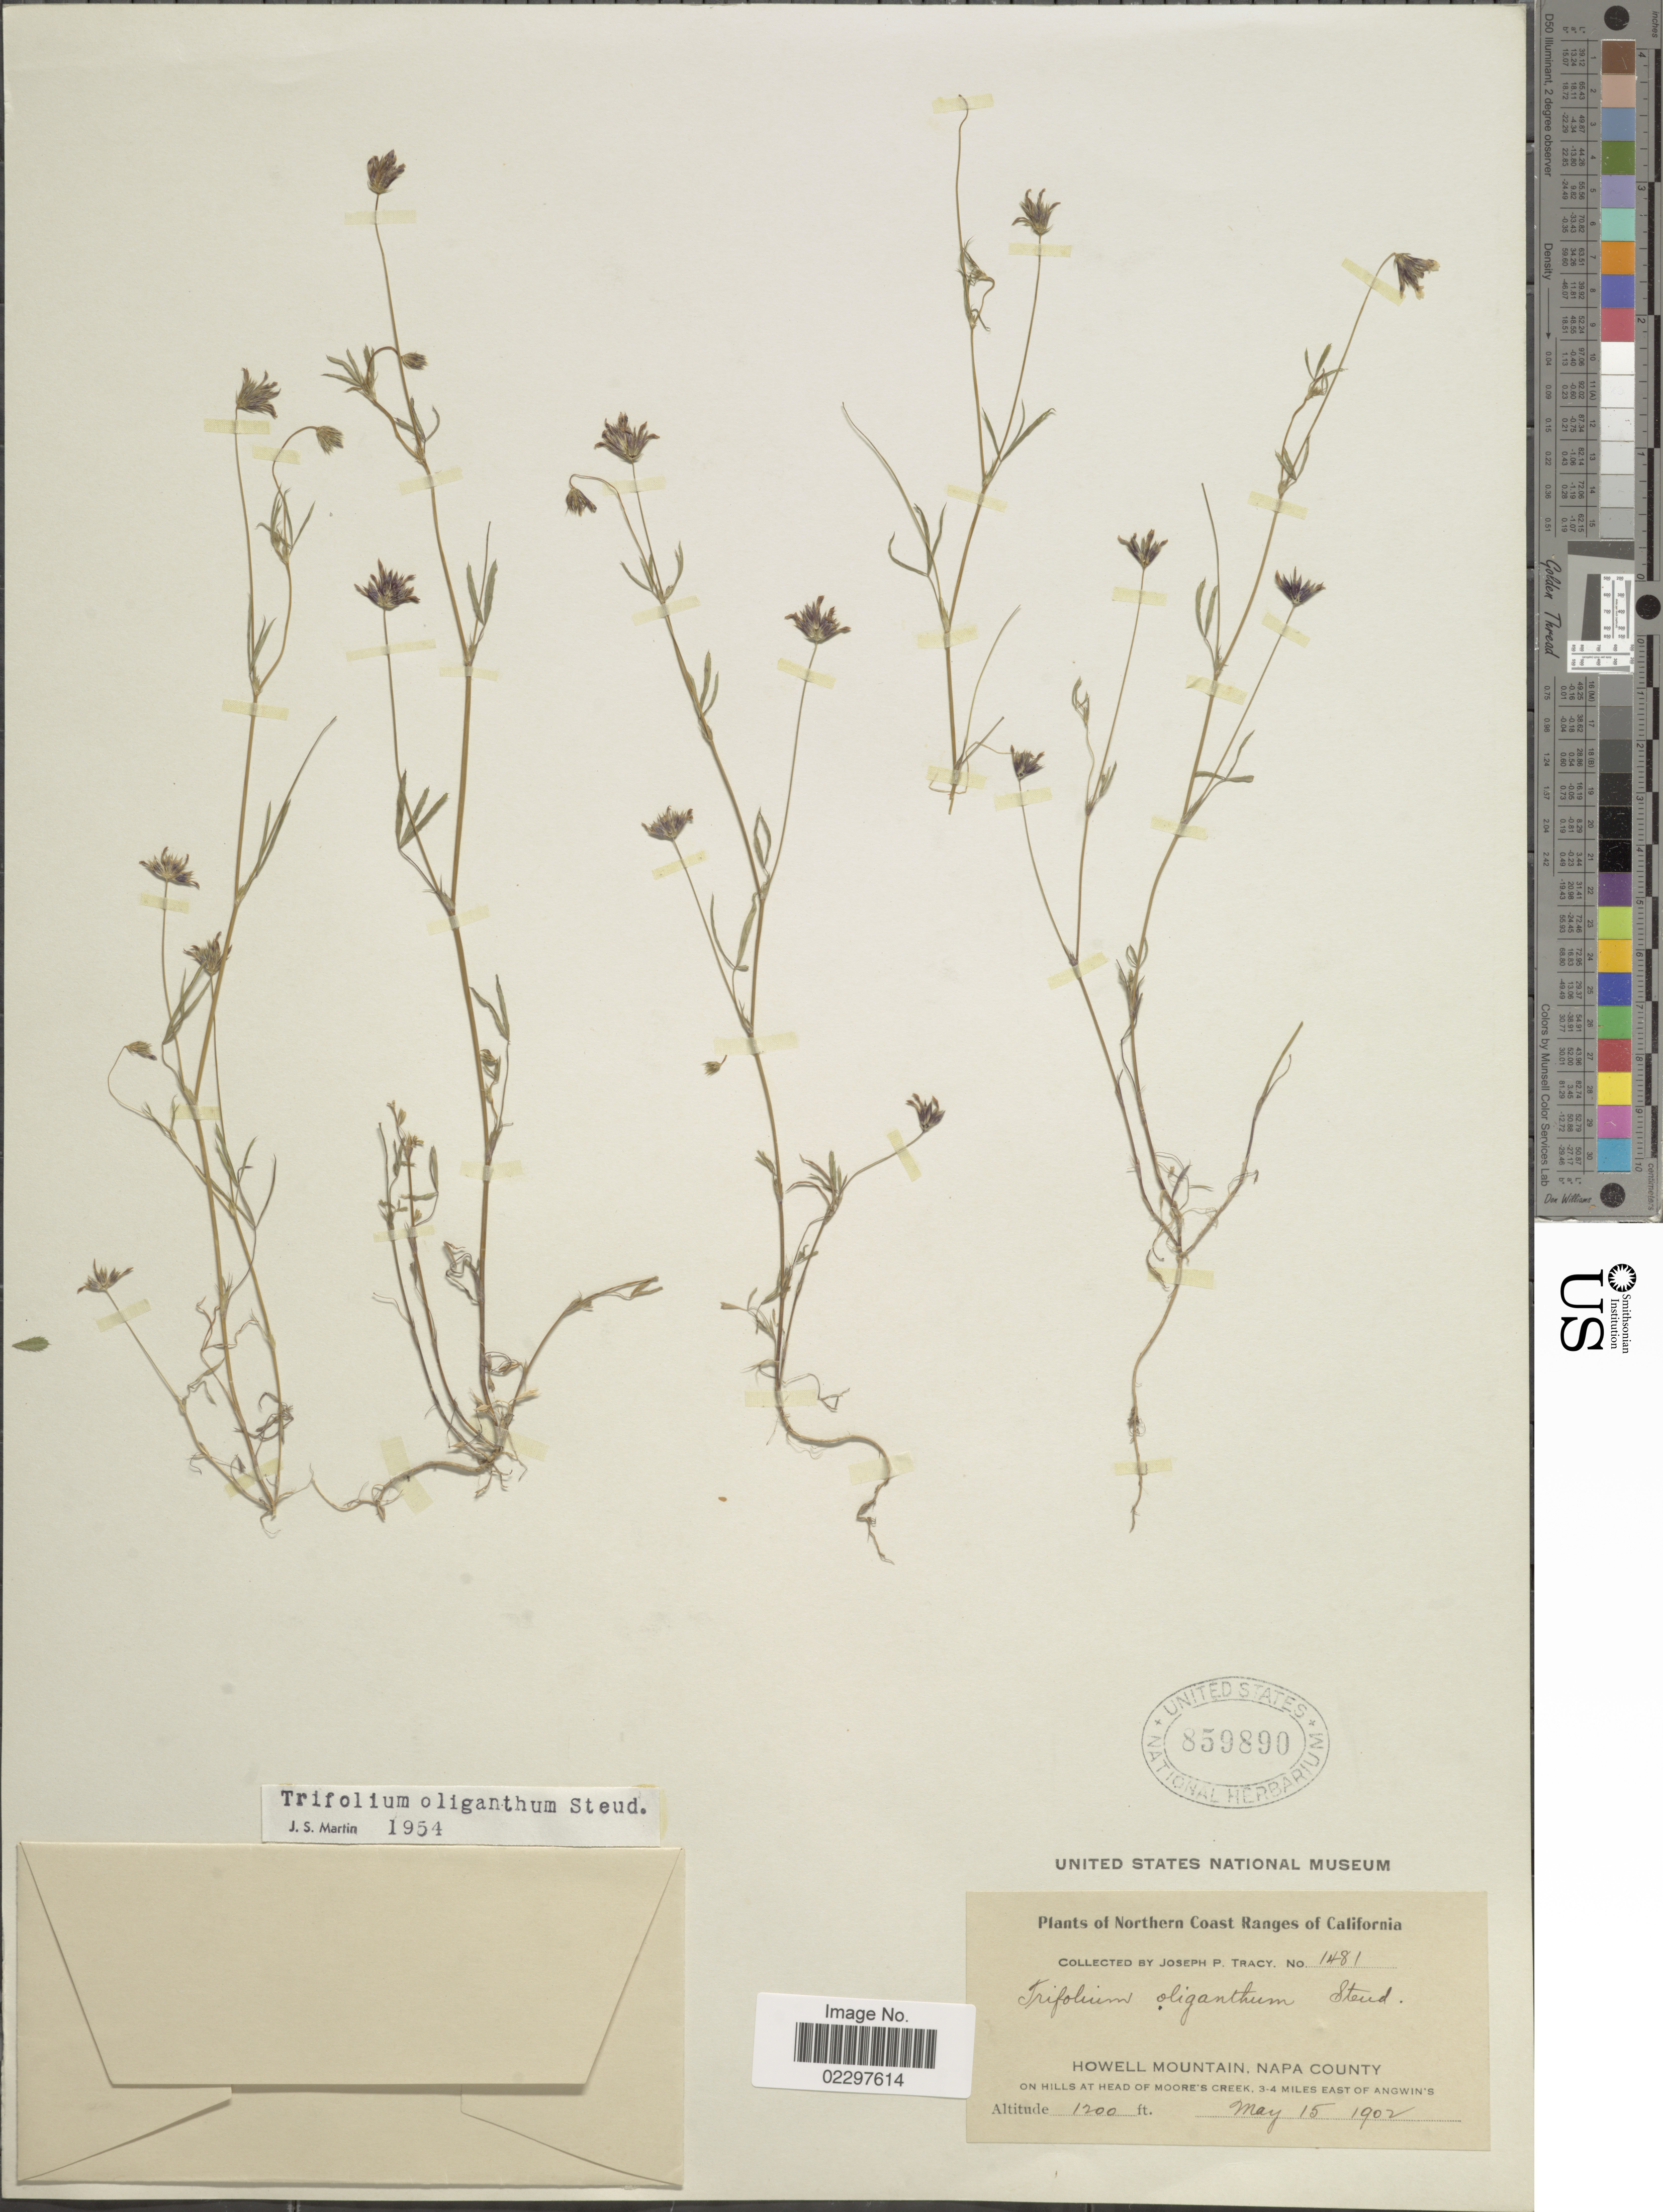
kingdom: Plantae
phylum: Tracheophyta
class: Magnoliopsida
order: Fabales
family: Fabaceae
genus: Trifolium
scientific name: Trifolium oliganthum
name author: Steud.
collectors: J. Tracy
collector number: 1481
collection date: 1902-05-15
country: United States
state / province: California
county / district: Napa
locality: Northern Coast Ranges of California. Howell Mountain, Napa County. On hills at Head of Moore's Creek, 3-4 miles East of Angwin's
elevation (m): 366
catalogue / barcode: US 859890